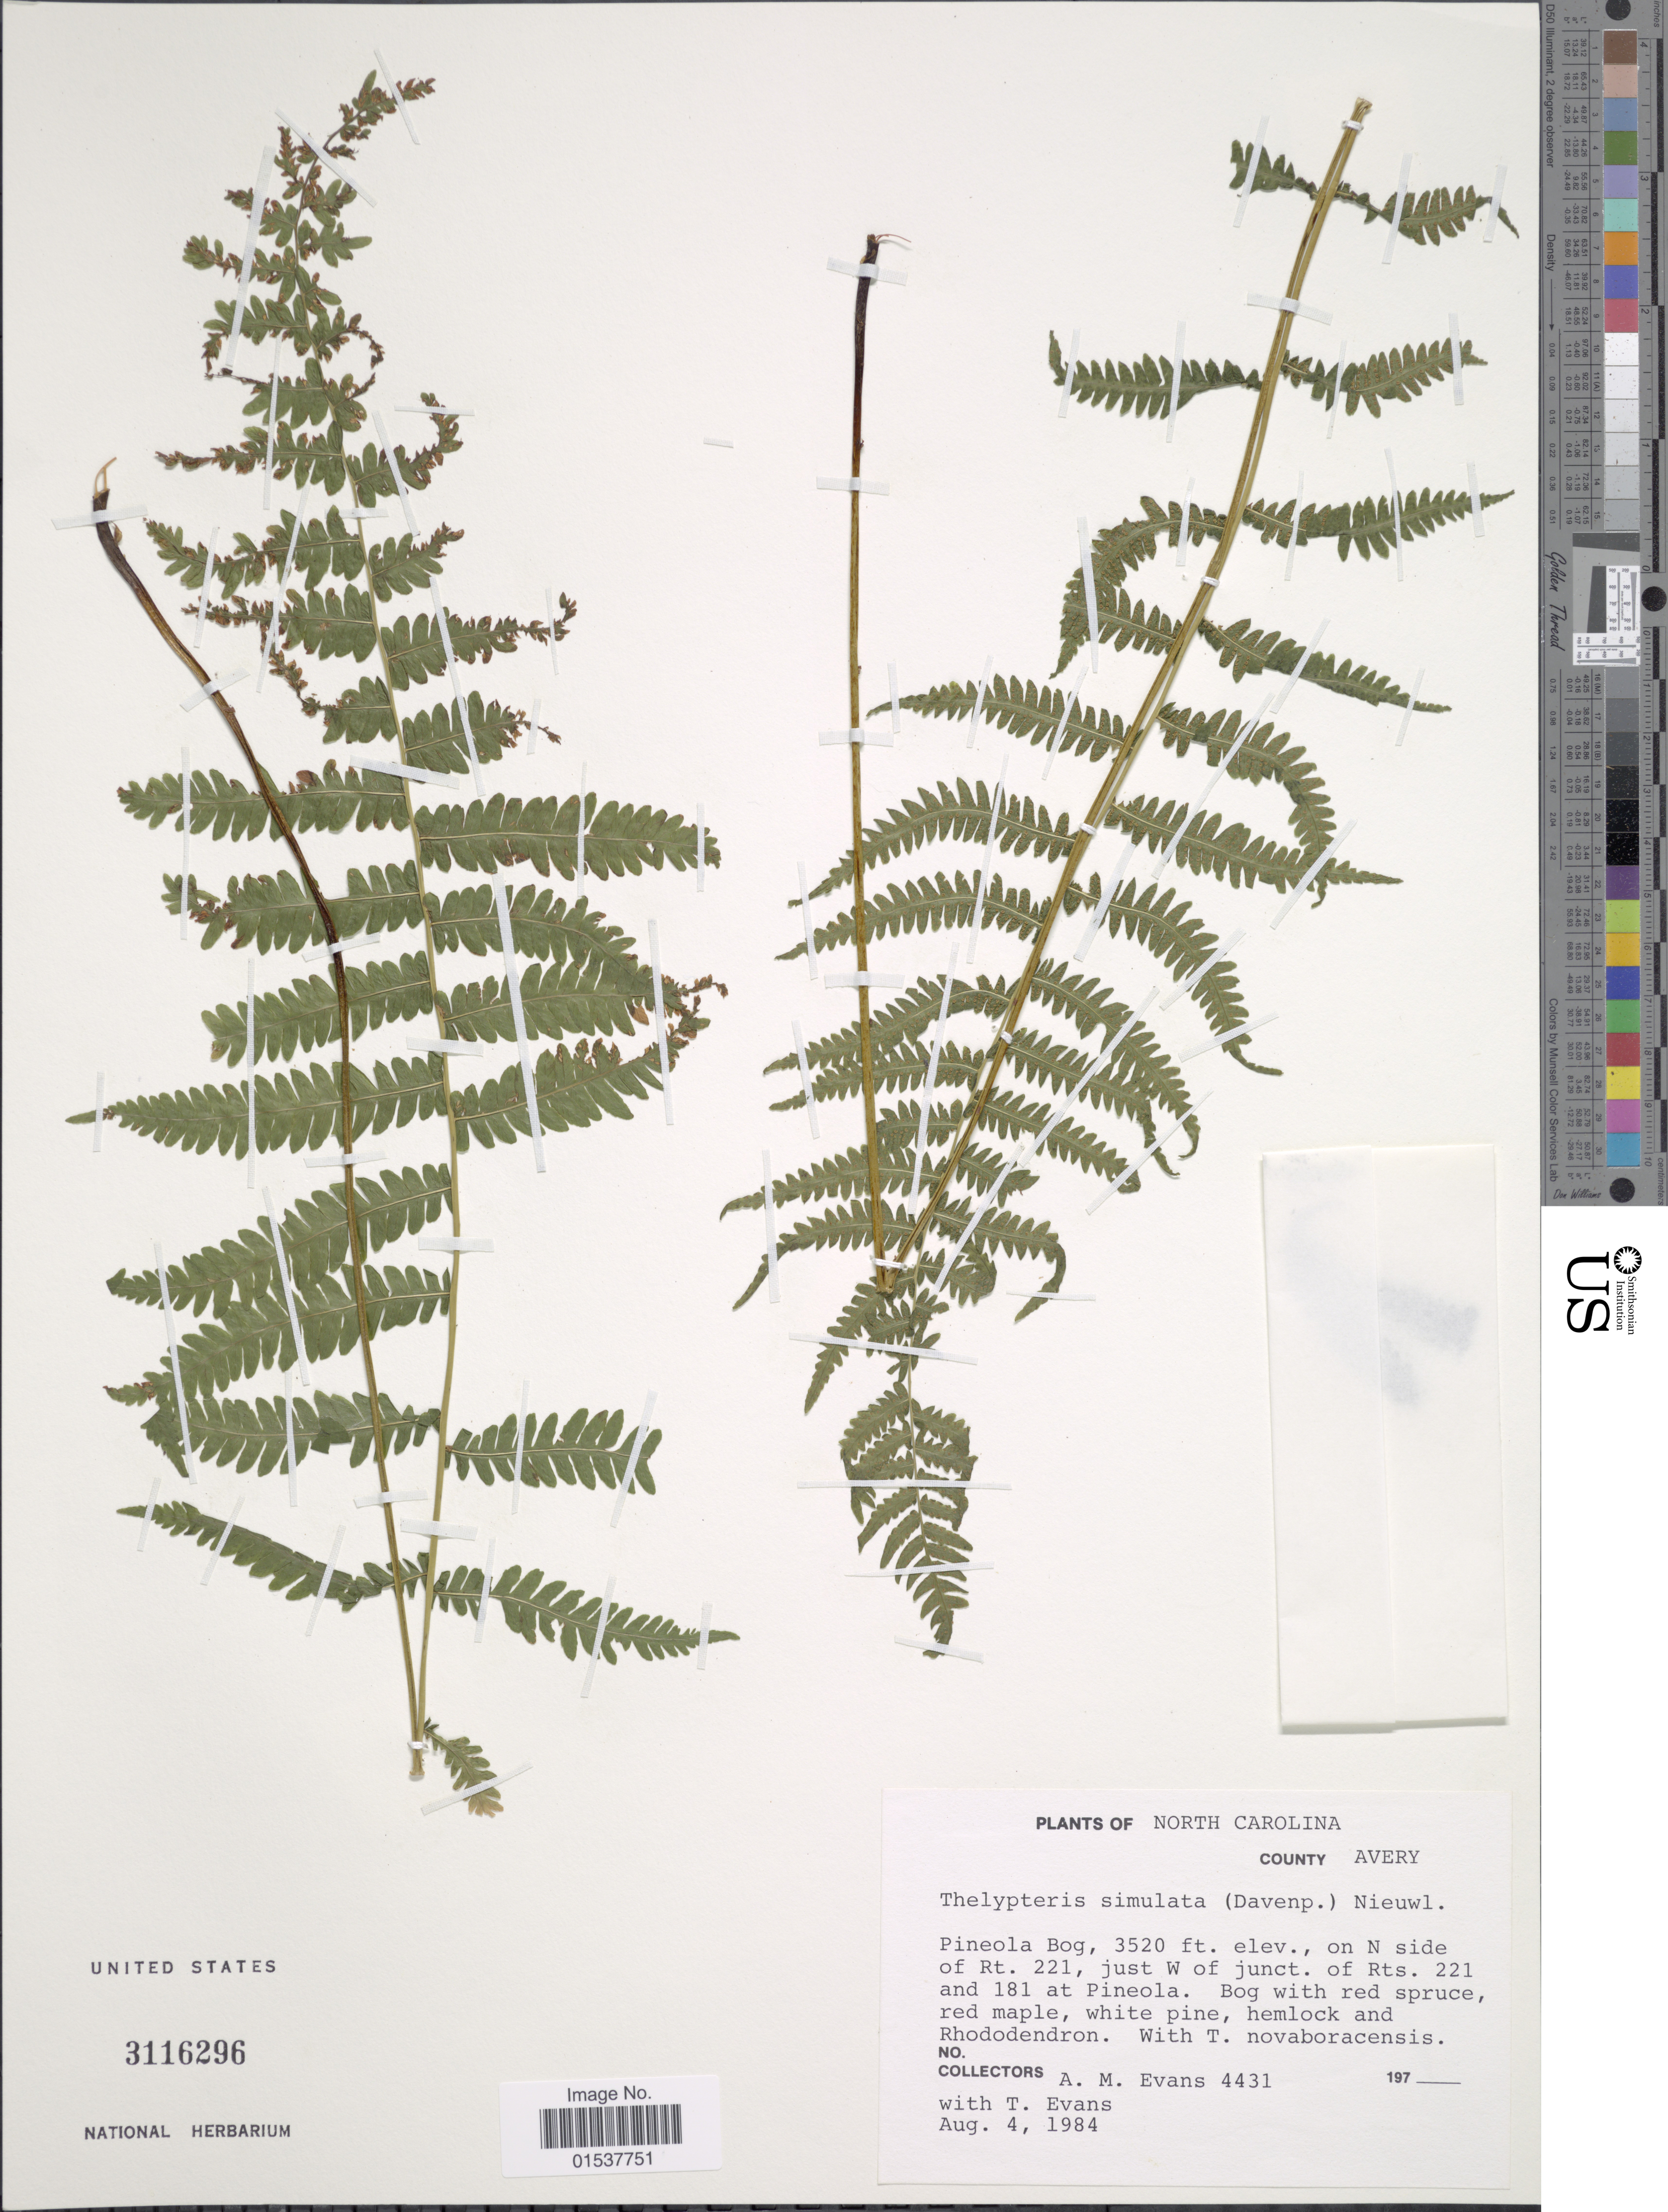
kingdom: Plantae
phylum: Tracheophyta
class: Polypodiopsida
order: Polypodiales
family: Thelypteridaceae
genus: Parathelypteris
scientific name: Parathelypteris simulata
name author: (Davenp.) Holttum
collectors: A. M. Evans & T. Evans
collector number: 4431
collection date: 1984-08-04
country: United States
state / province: North Carolina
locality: County Avery, Pineola Bog, on N side of Rt. 221, just W of junct. of Rts. 221 and 181 at Pineola, bog with red spruce, red maple, white pine, hemlock and Rhododendron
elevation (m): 1073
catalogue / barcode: US 3116296